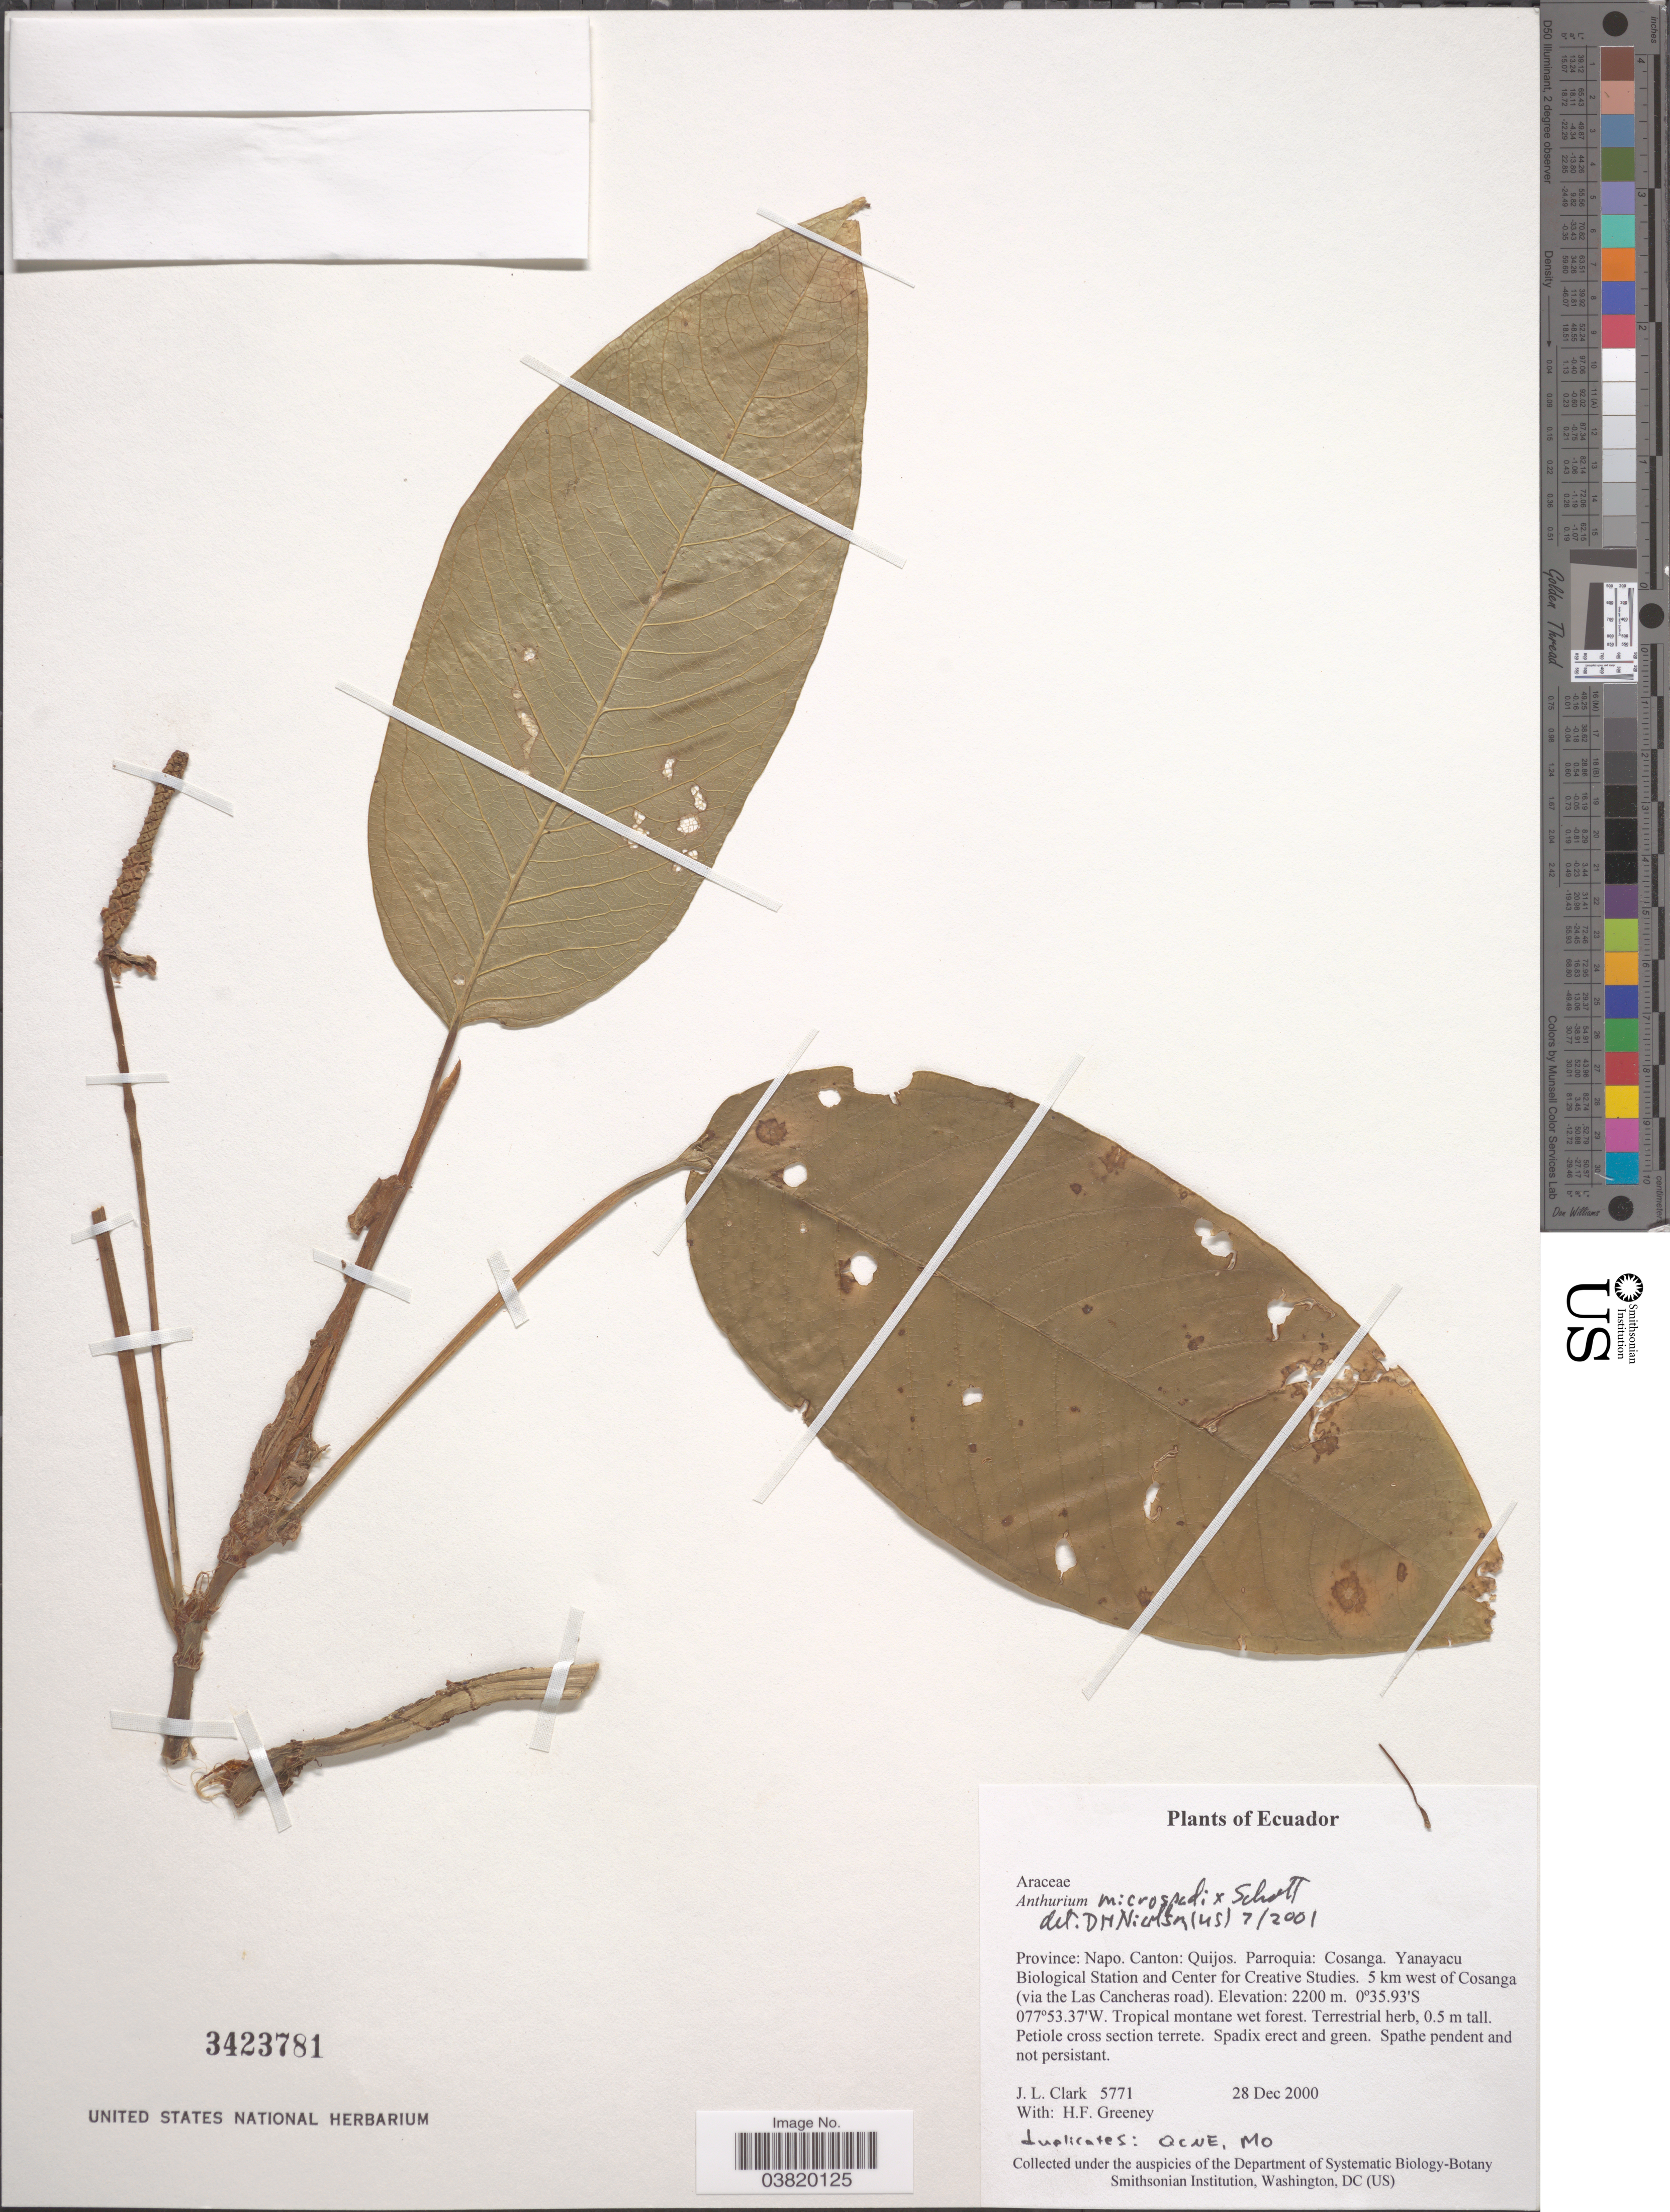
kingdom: Plantae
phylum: Tracheophyta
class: Liliopsida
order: Alismatales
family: Araceae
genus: Anthurium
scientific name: Anthurium microspadix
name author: Schott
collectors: J. L. Clark & H. Greeney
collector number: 5771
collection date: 2000-12-28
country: Ecuador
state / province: Napo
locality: Canton: Quijos. Parroquia: Cosanga. Yanayacu Biological Station and Center for Creative Studies. 5 km west of Cosanga (via the Las Cancheras road).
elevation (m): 2200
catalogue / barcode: US 3423781